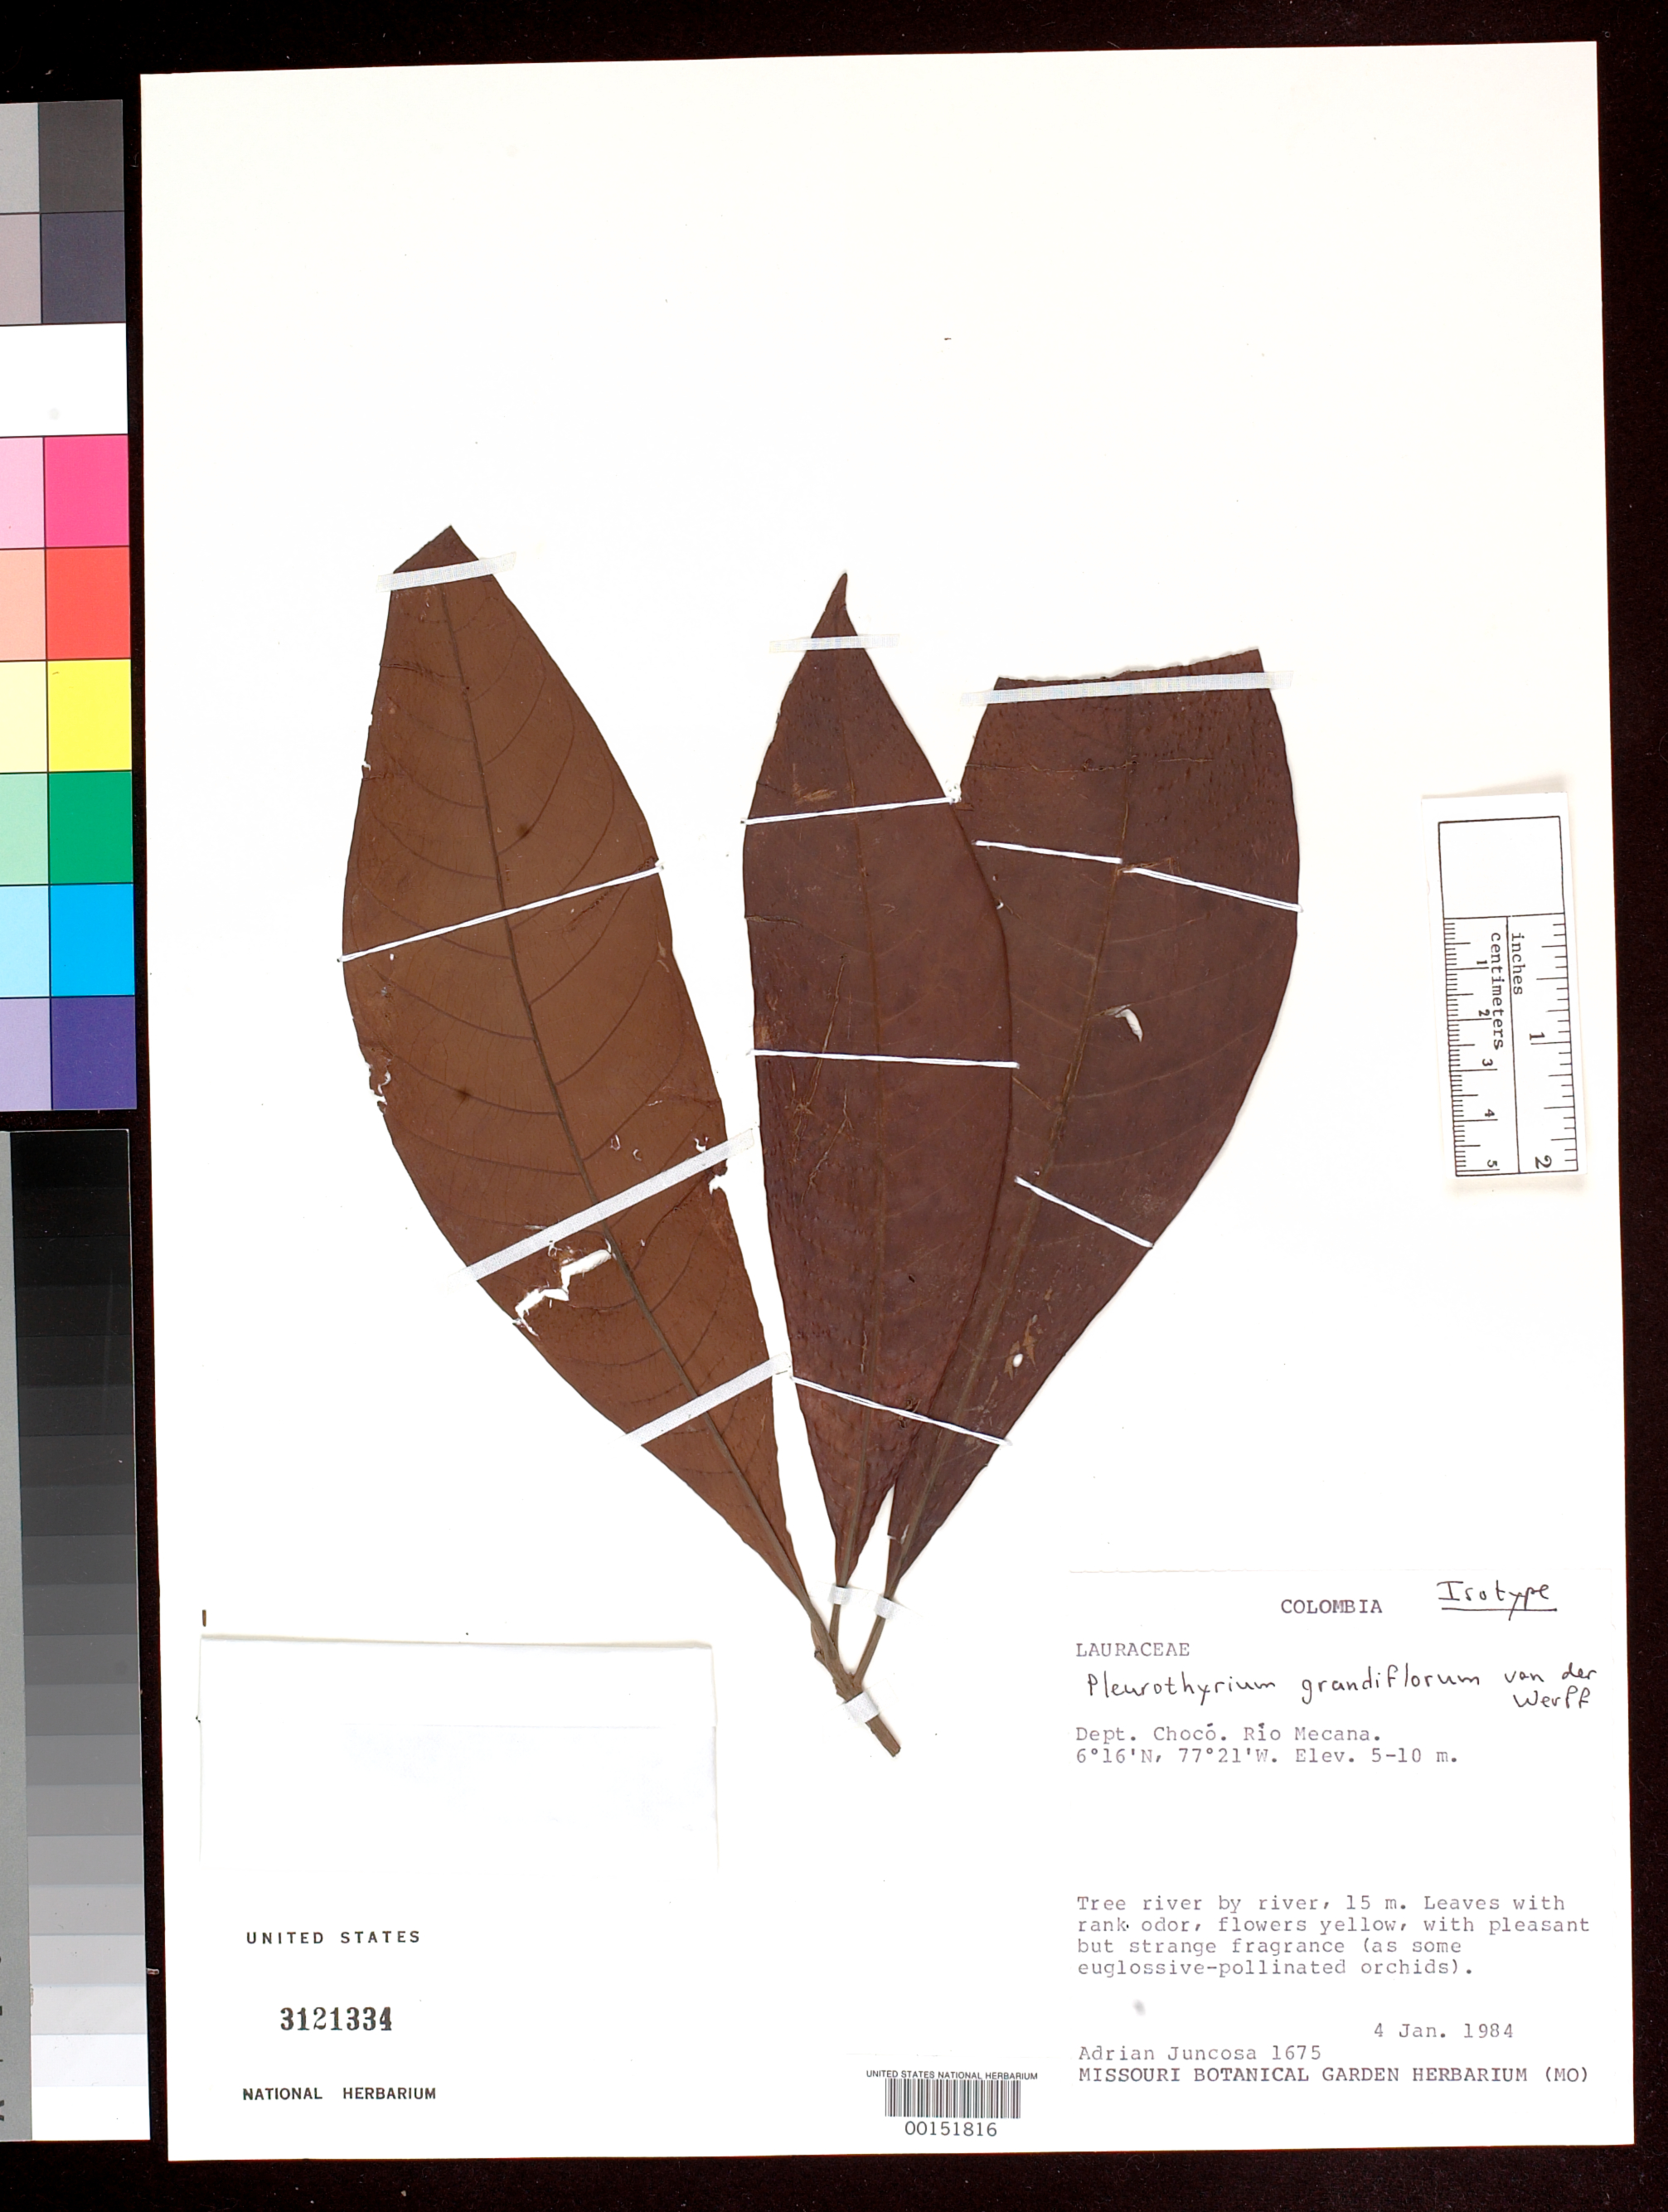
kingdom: Plantae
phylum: Tracheophyta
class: Magnoliopsida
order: Laurales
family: Lauraceae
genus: Pleurothyrium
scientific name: Pleurothyrium grandiflorum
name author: van der Werff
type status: Isotype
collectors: A. Juncosa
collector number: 1675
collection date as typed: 04 Jan 1984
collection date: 1984-01-04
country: Colombia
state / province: Chocó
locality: Rio MeCana.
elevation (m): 5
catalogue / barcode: US 3121334